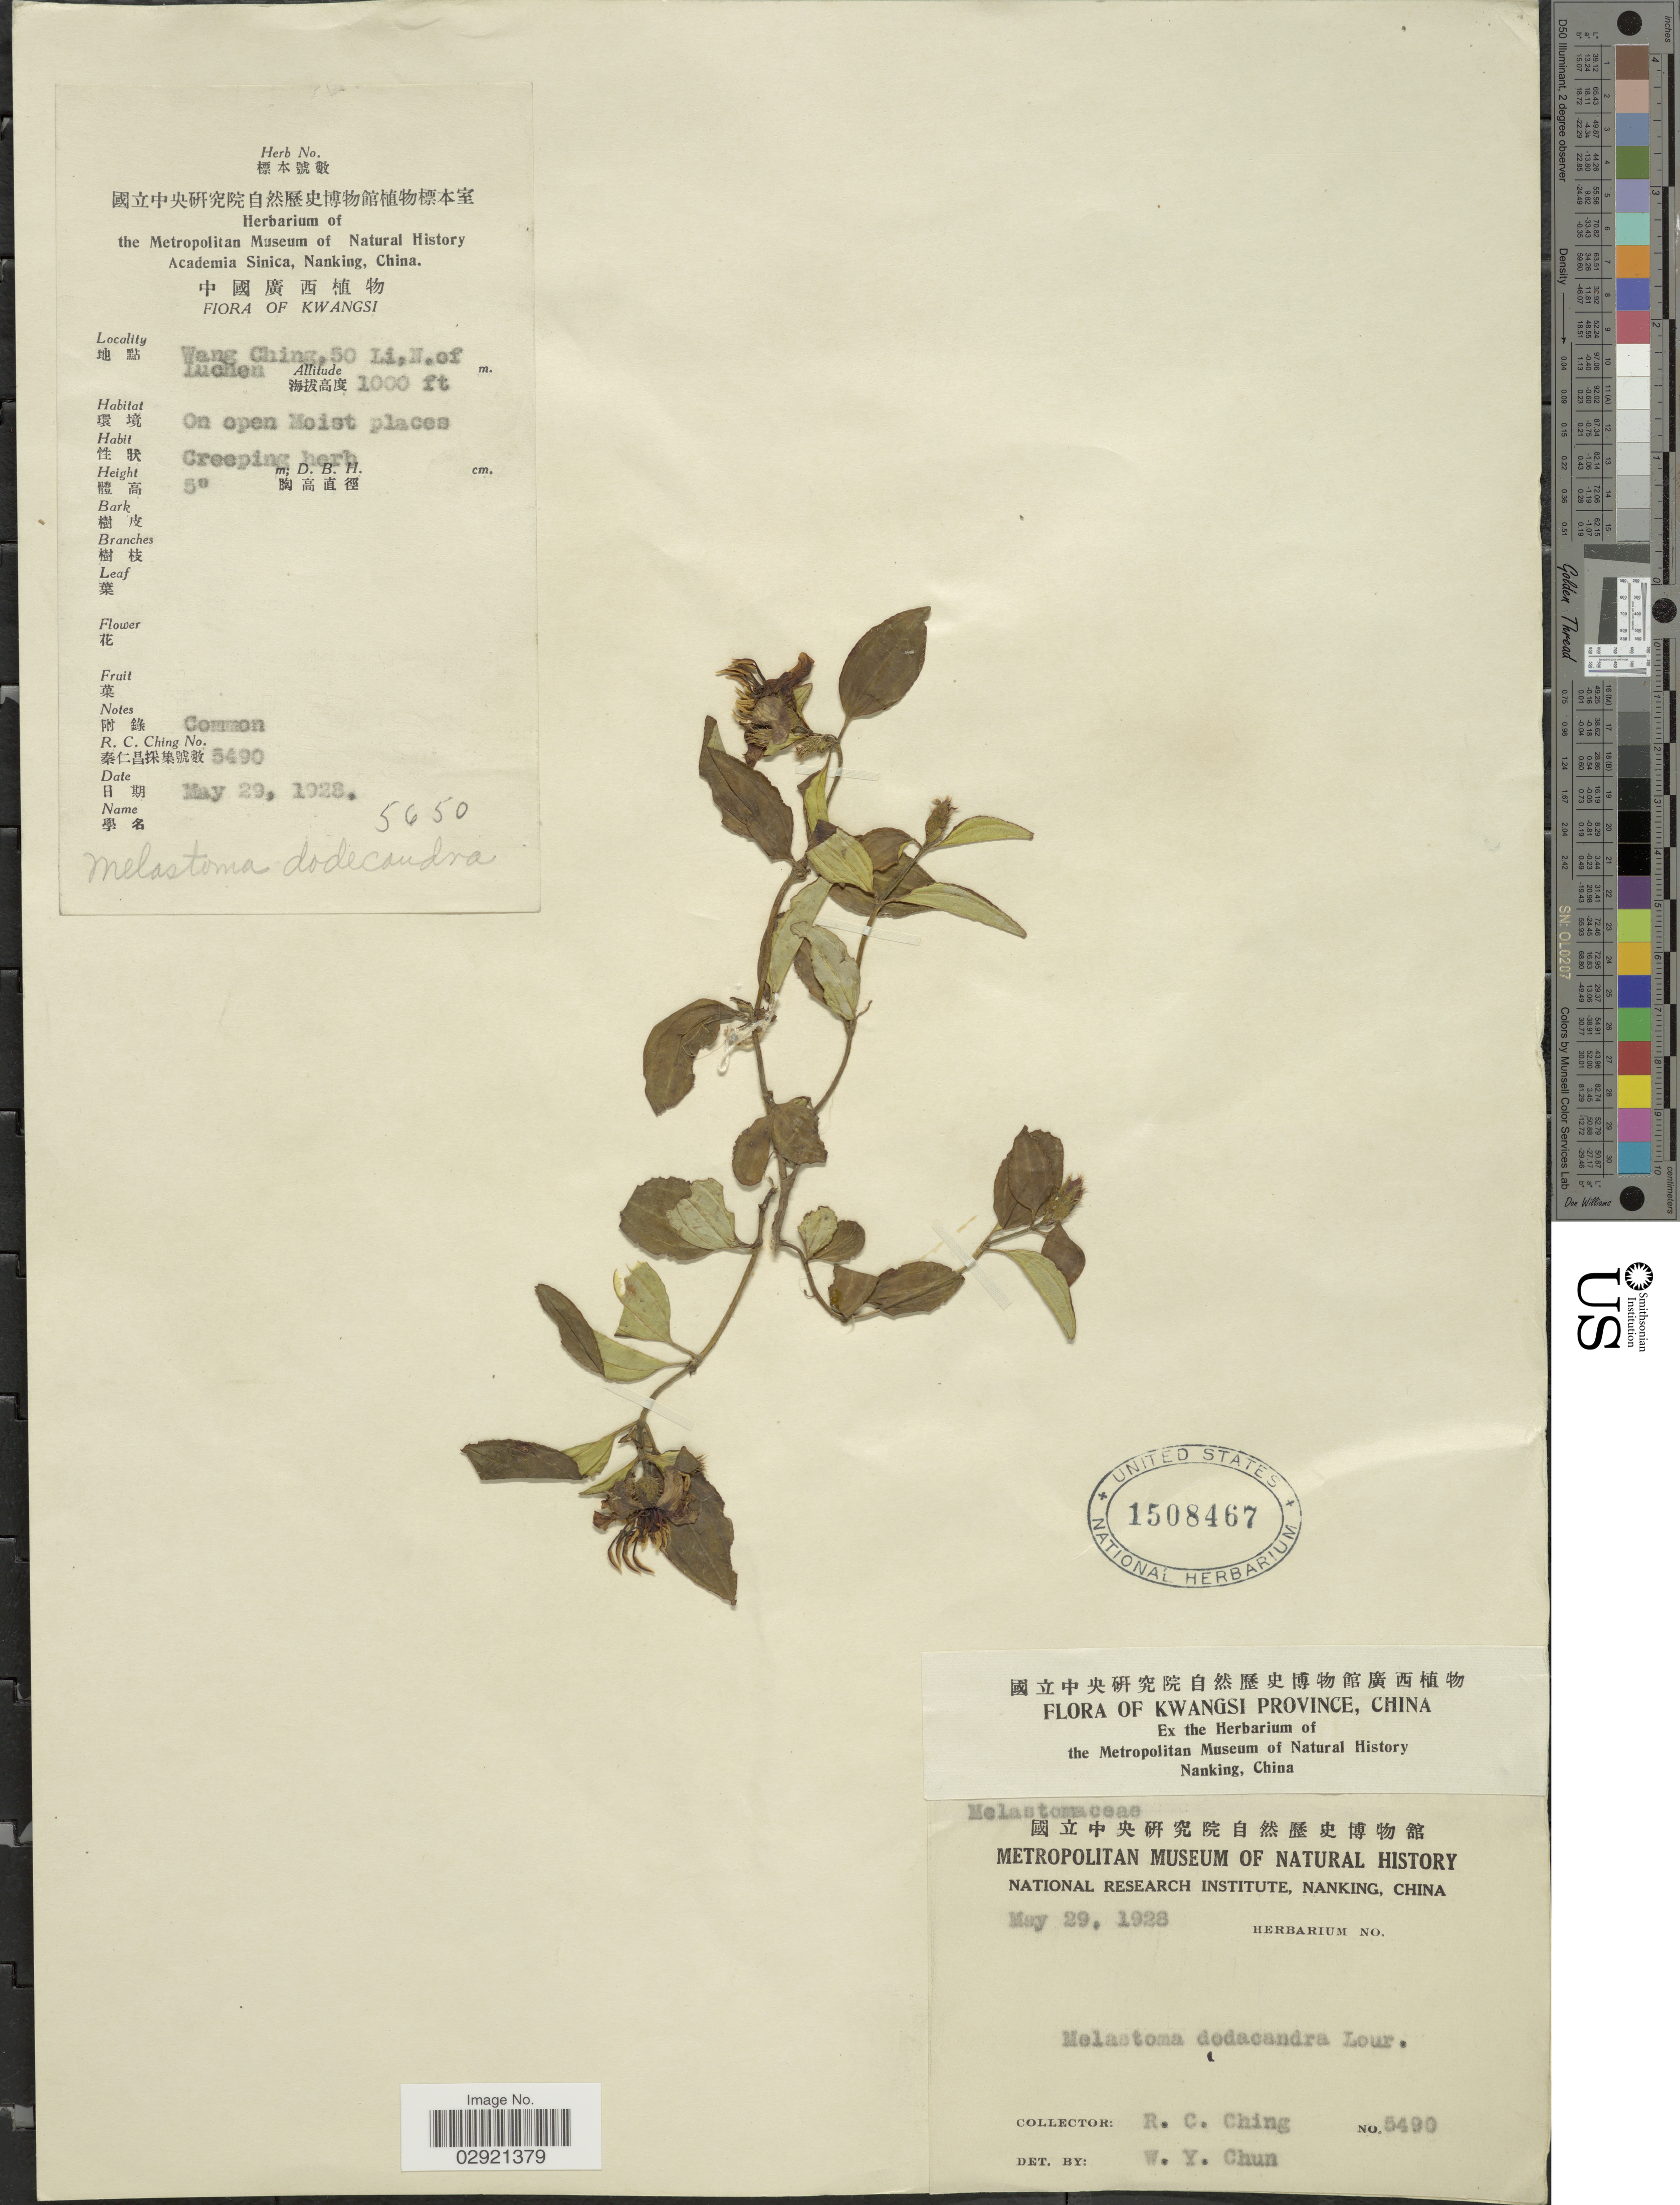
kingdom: Plantae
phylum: Tracheophyta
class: Magnoliopsida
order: Myrtales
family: Melastomataceae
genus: Melastoma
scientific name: Melastoma dodecandra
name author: Lour.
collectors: R. C. Ching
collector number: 5490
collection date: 1928-05-29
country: China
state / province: Guangxi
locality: Kwangsi Province. Wang Ching, 50 Li, N. of Luchen.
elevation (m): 305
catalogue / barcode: US 1508467